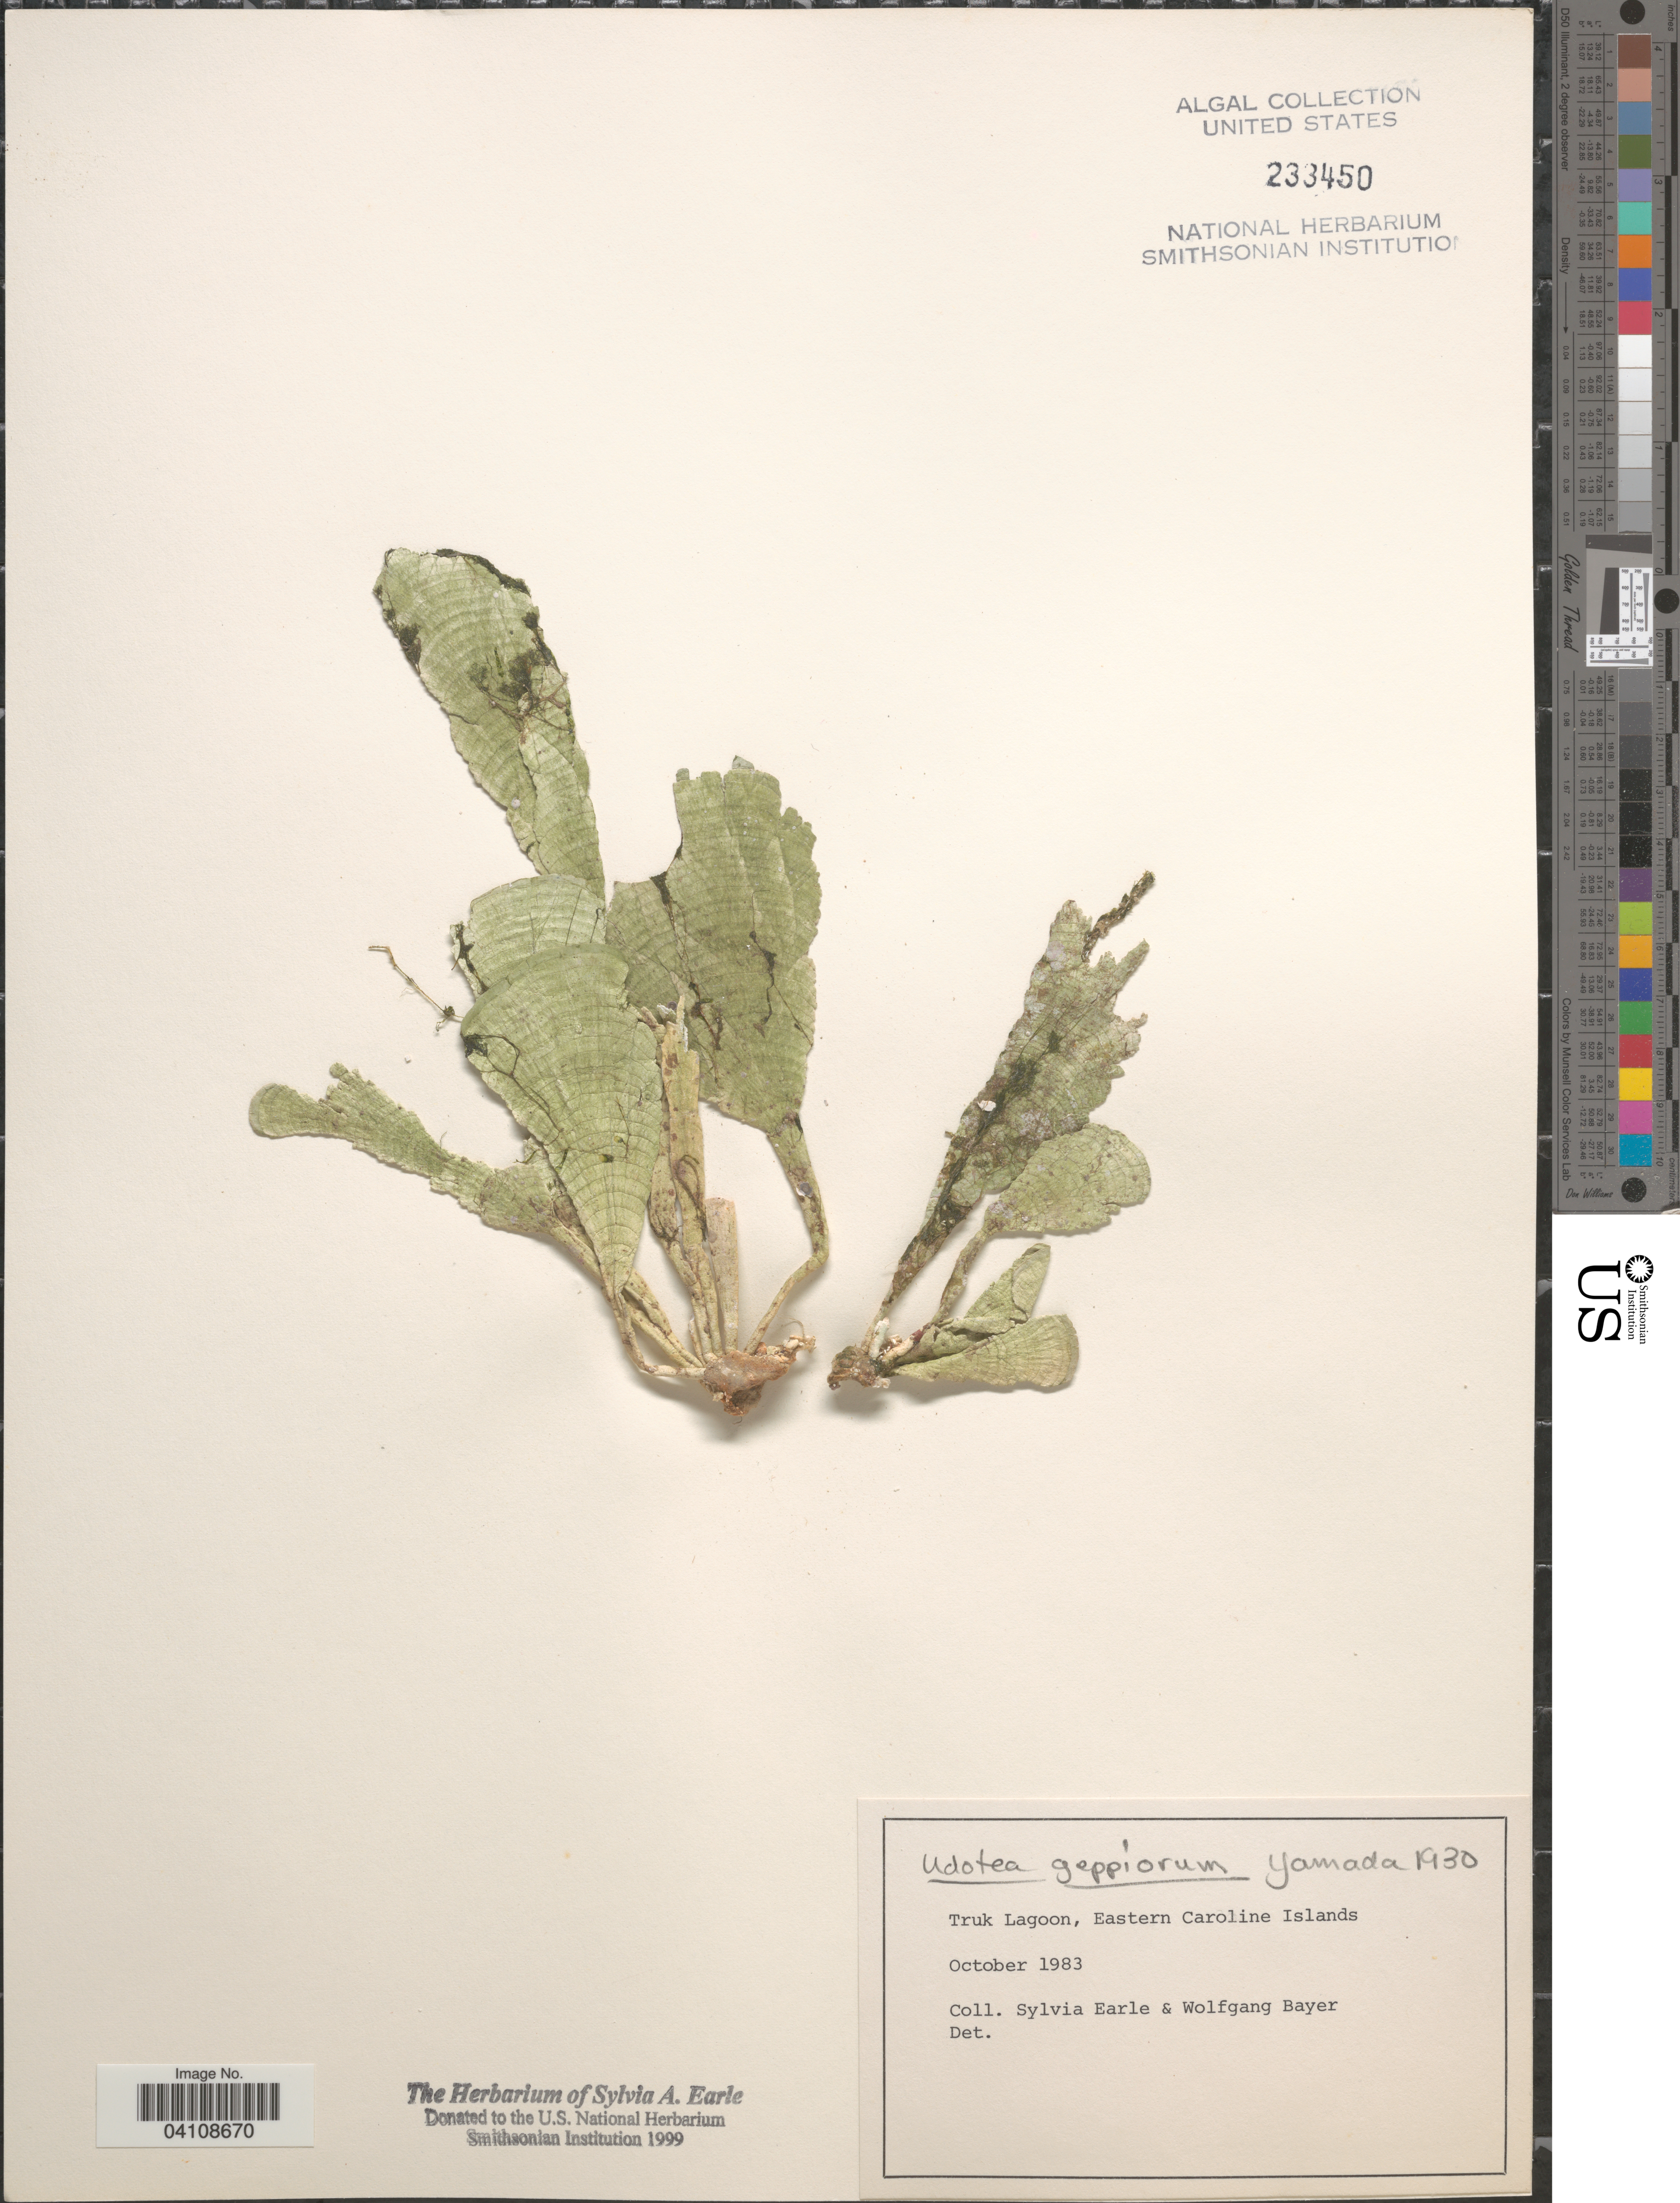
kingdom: Plantae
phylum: Chlorophyta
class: Ulvophyceae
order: Bryopsidales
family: Udoteaceae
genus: Udotea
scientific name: Udotea geppiorum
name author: Yamada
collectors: S. A. Earle & W. Bayer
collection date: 1983-10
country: Micronesia, Federated States of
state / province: Truk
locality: Truk Lagoon, Eastern Caroline Islands.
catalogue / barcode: US 233450